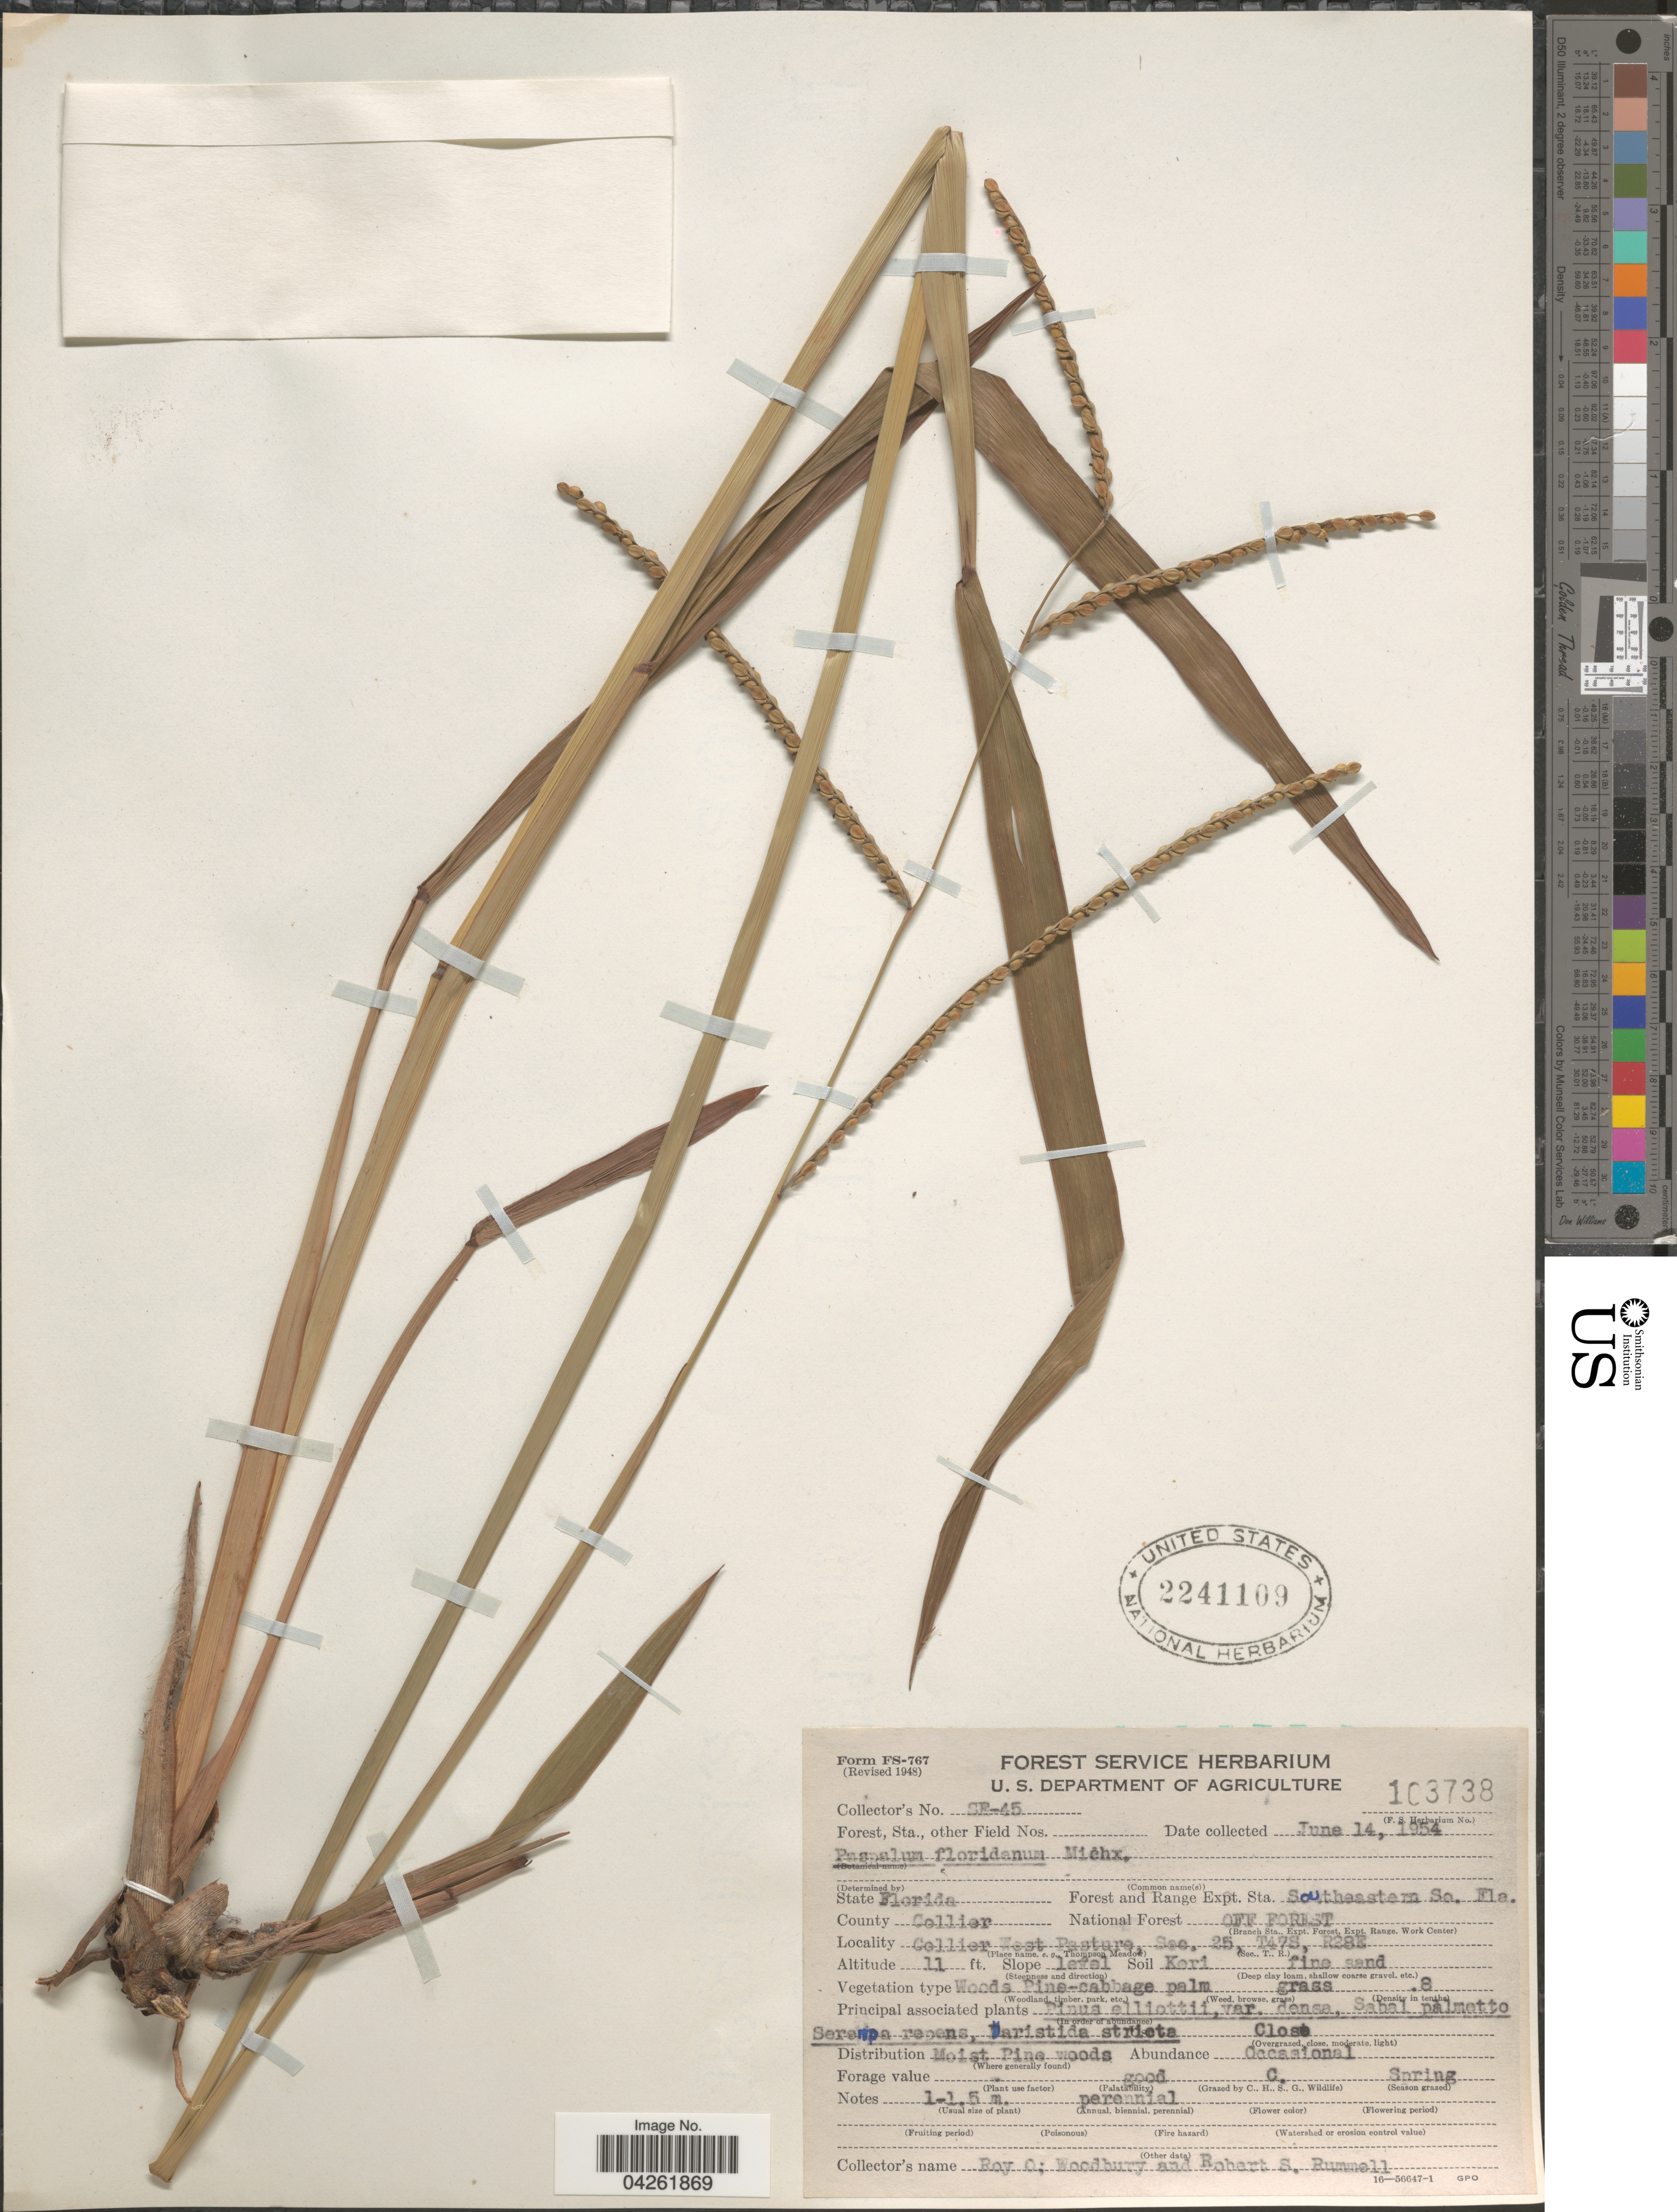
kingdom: Plantae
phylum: Tracheophyta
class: Liliopsida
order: Poales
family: Poaceae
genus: Paspalum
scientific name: Paspalum floridanum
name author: Michx.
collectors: R. Woodbury & R. Rummell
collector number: SE-45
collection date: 1954-06-14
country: United States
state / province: Florida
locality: Forest and Range Exp. Sta. Southeastern So. Fla. National Forest Off Forest. County Collier. Collier West Pasture, Sec. 25, T47S, R28E.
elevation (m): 3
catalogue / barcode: US 2241109